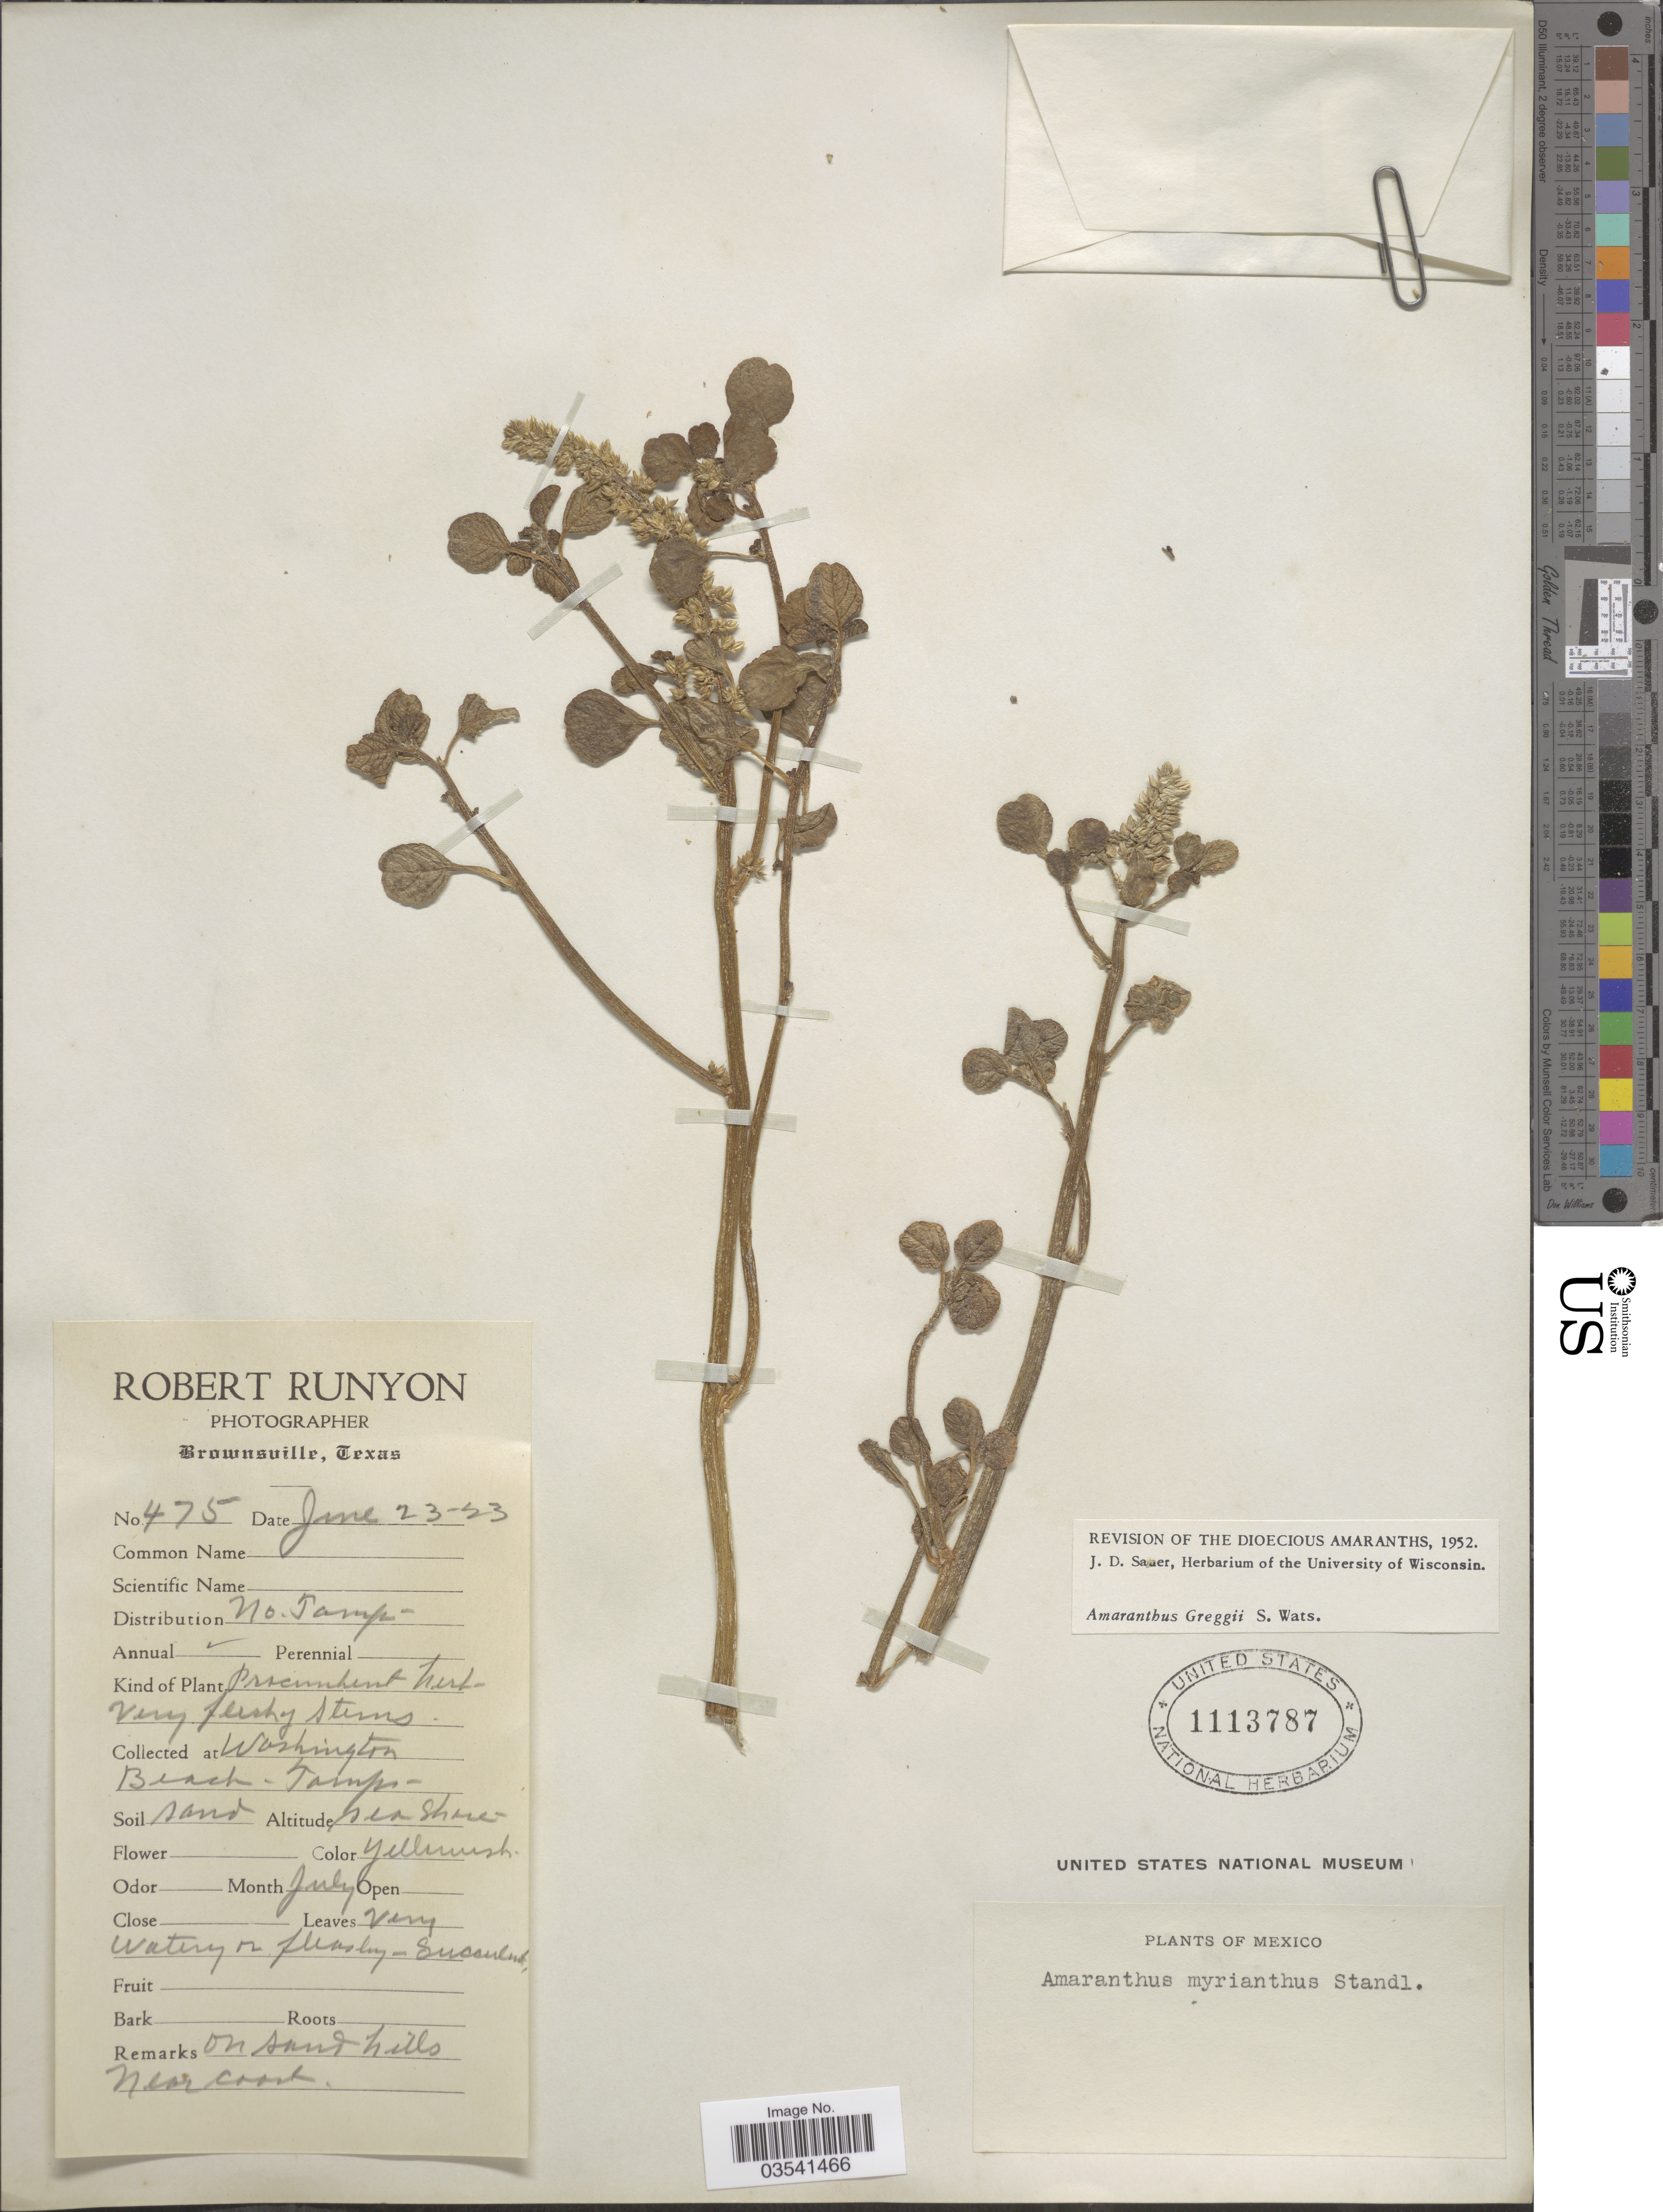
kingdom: Plantae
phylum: Tracheophyta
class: Magnoliopsida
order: Caryophyllales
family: Amaranthaceae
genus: Amaranthus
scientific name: Amaranthus greggii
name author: S. Watson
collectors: R. Runyon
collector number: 475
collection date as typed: Transcribed d/m/y: 23/6/23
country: Mexico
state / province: Tamaulipas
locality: Distribution No. Tamps. Washington Beach - Tamps.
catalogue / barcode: US 1113787